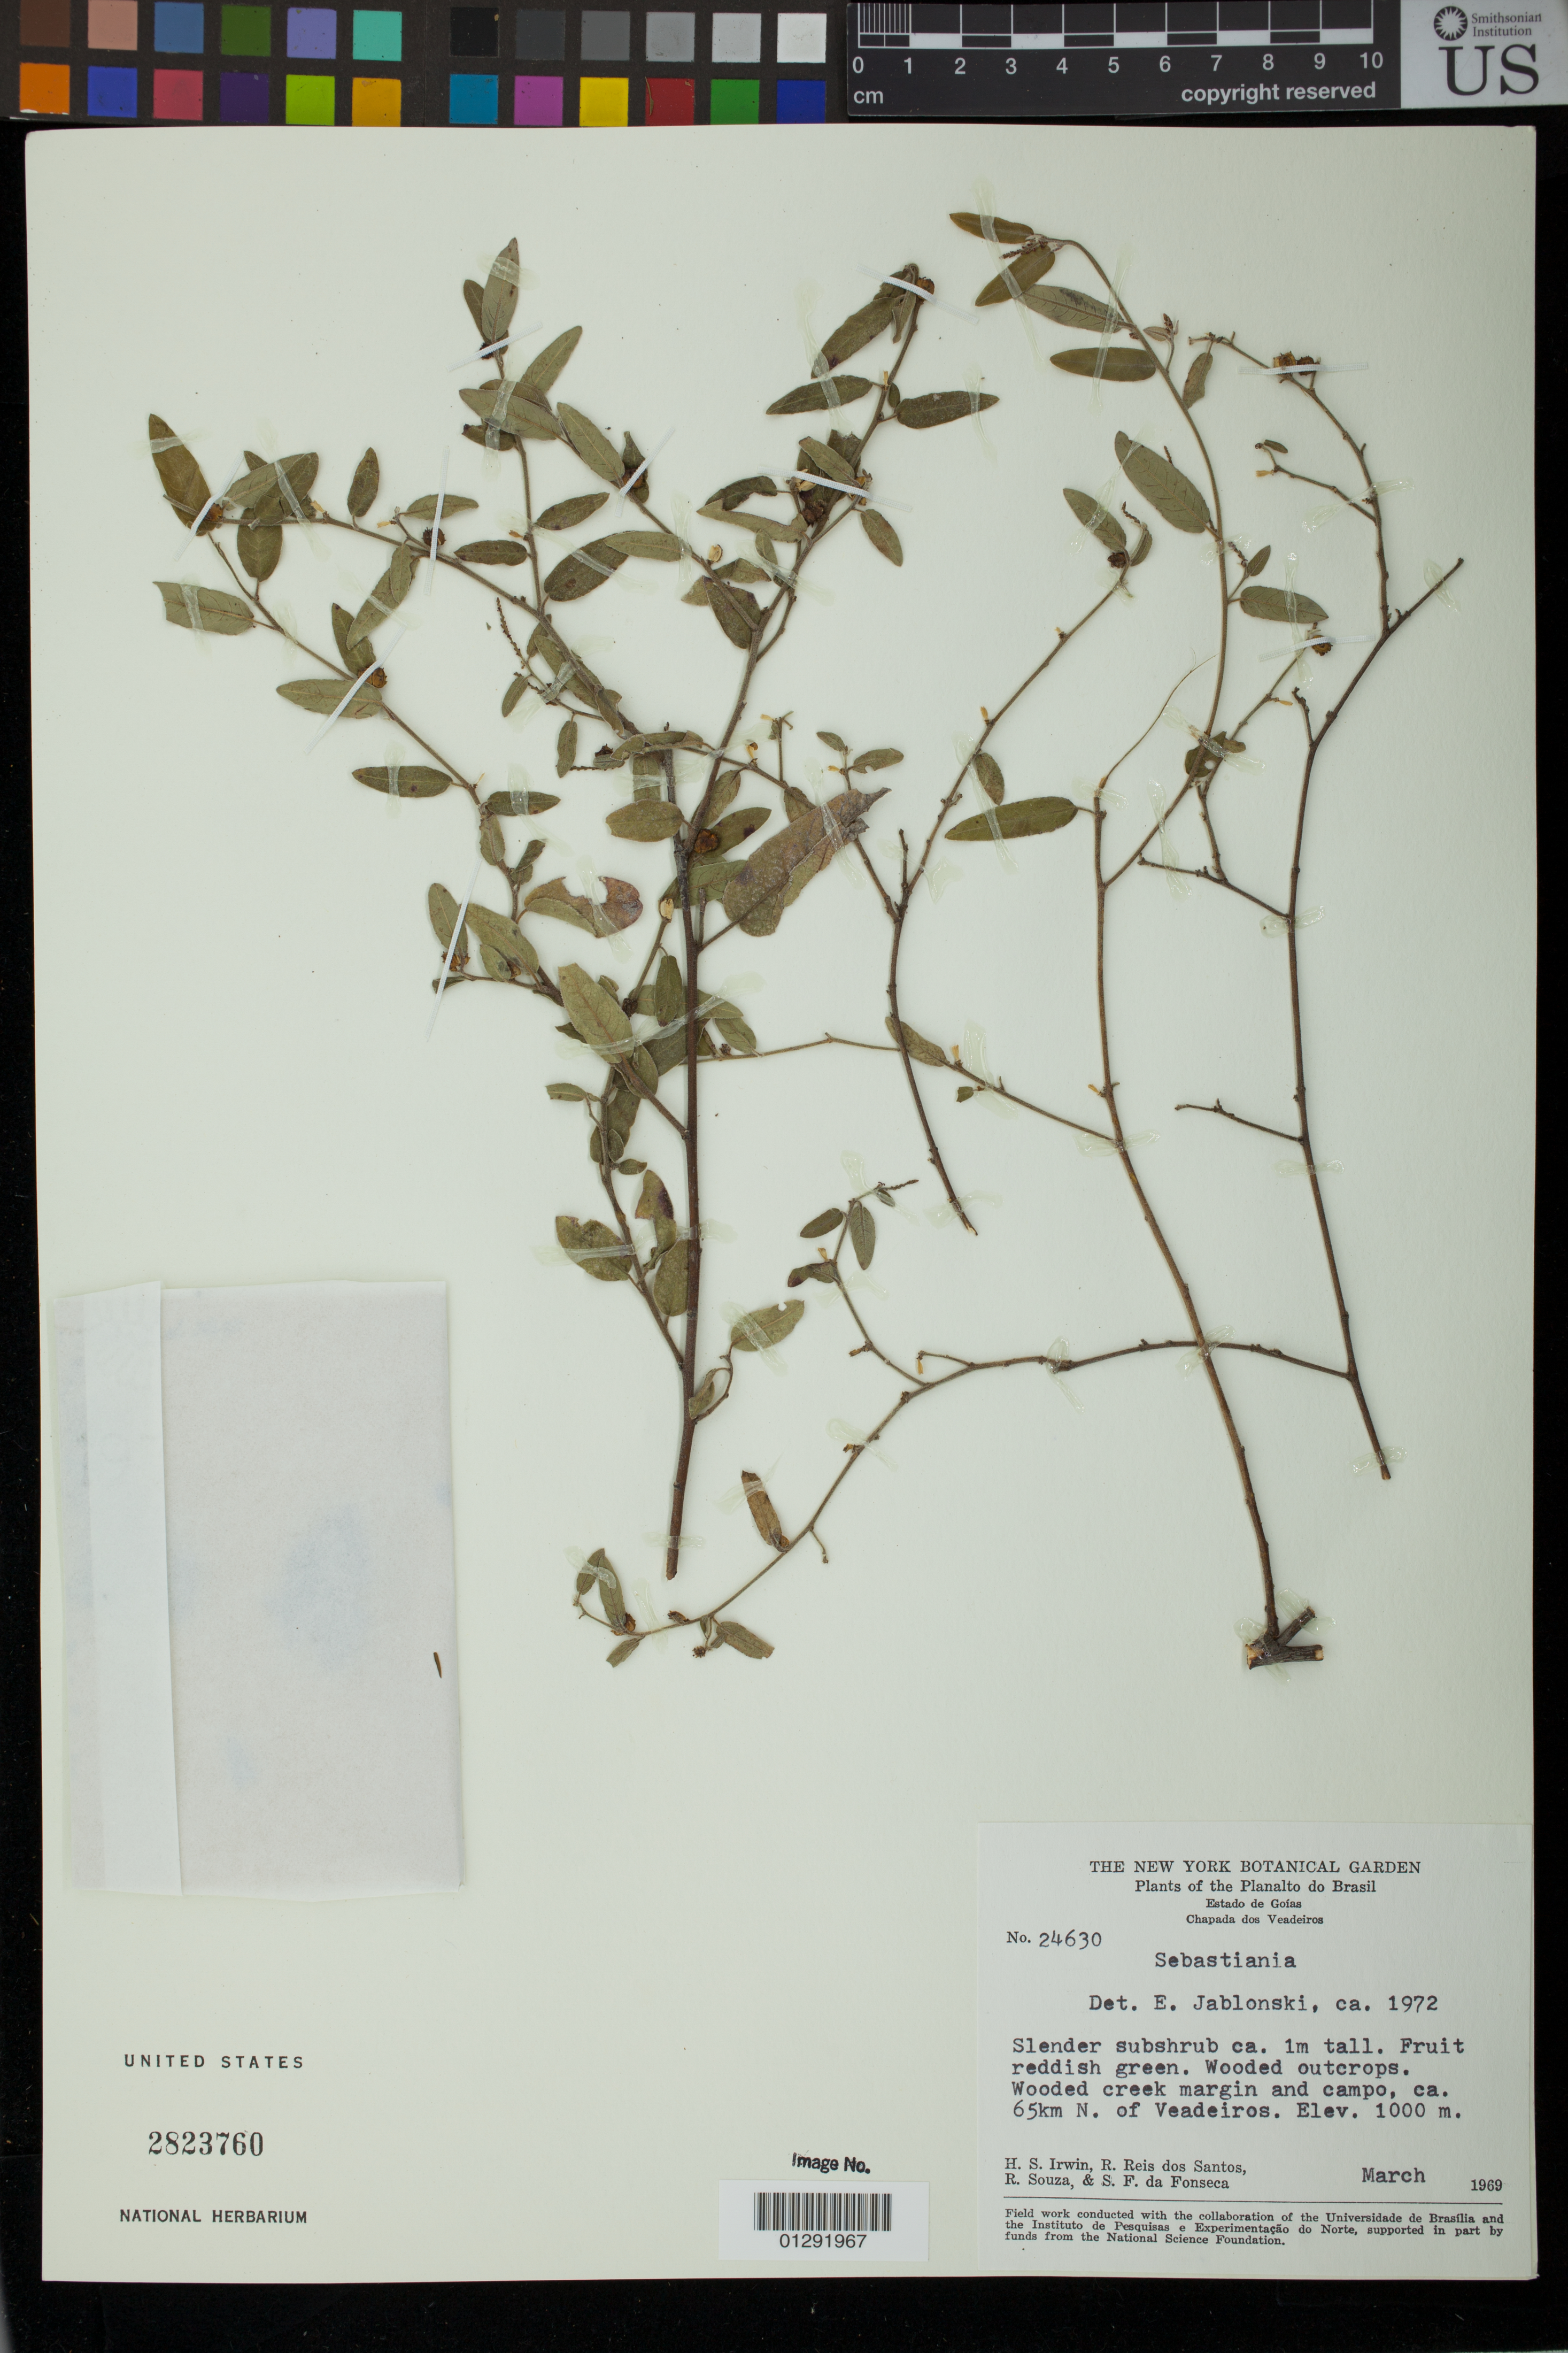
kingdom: Plantae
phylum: Tracheophyta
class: Magnoliopsida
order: Malpighiales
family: Euphorbiaceae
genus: Sebastiania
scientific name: Sebastiania sp.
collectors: H. Irwin, R. Reis dos Santos, R. Souza & S. F. Fonsêca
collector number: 24630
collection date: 1969-03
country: Brazil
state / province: Goias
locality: Ca. 65 km N. of Chapada dos Veadeiros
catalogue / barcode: US 2823760